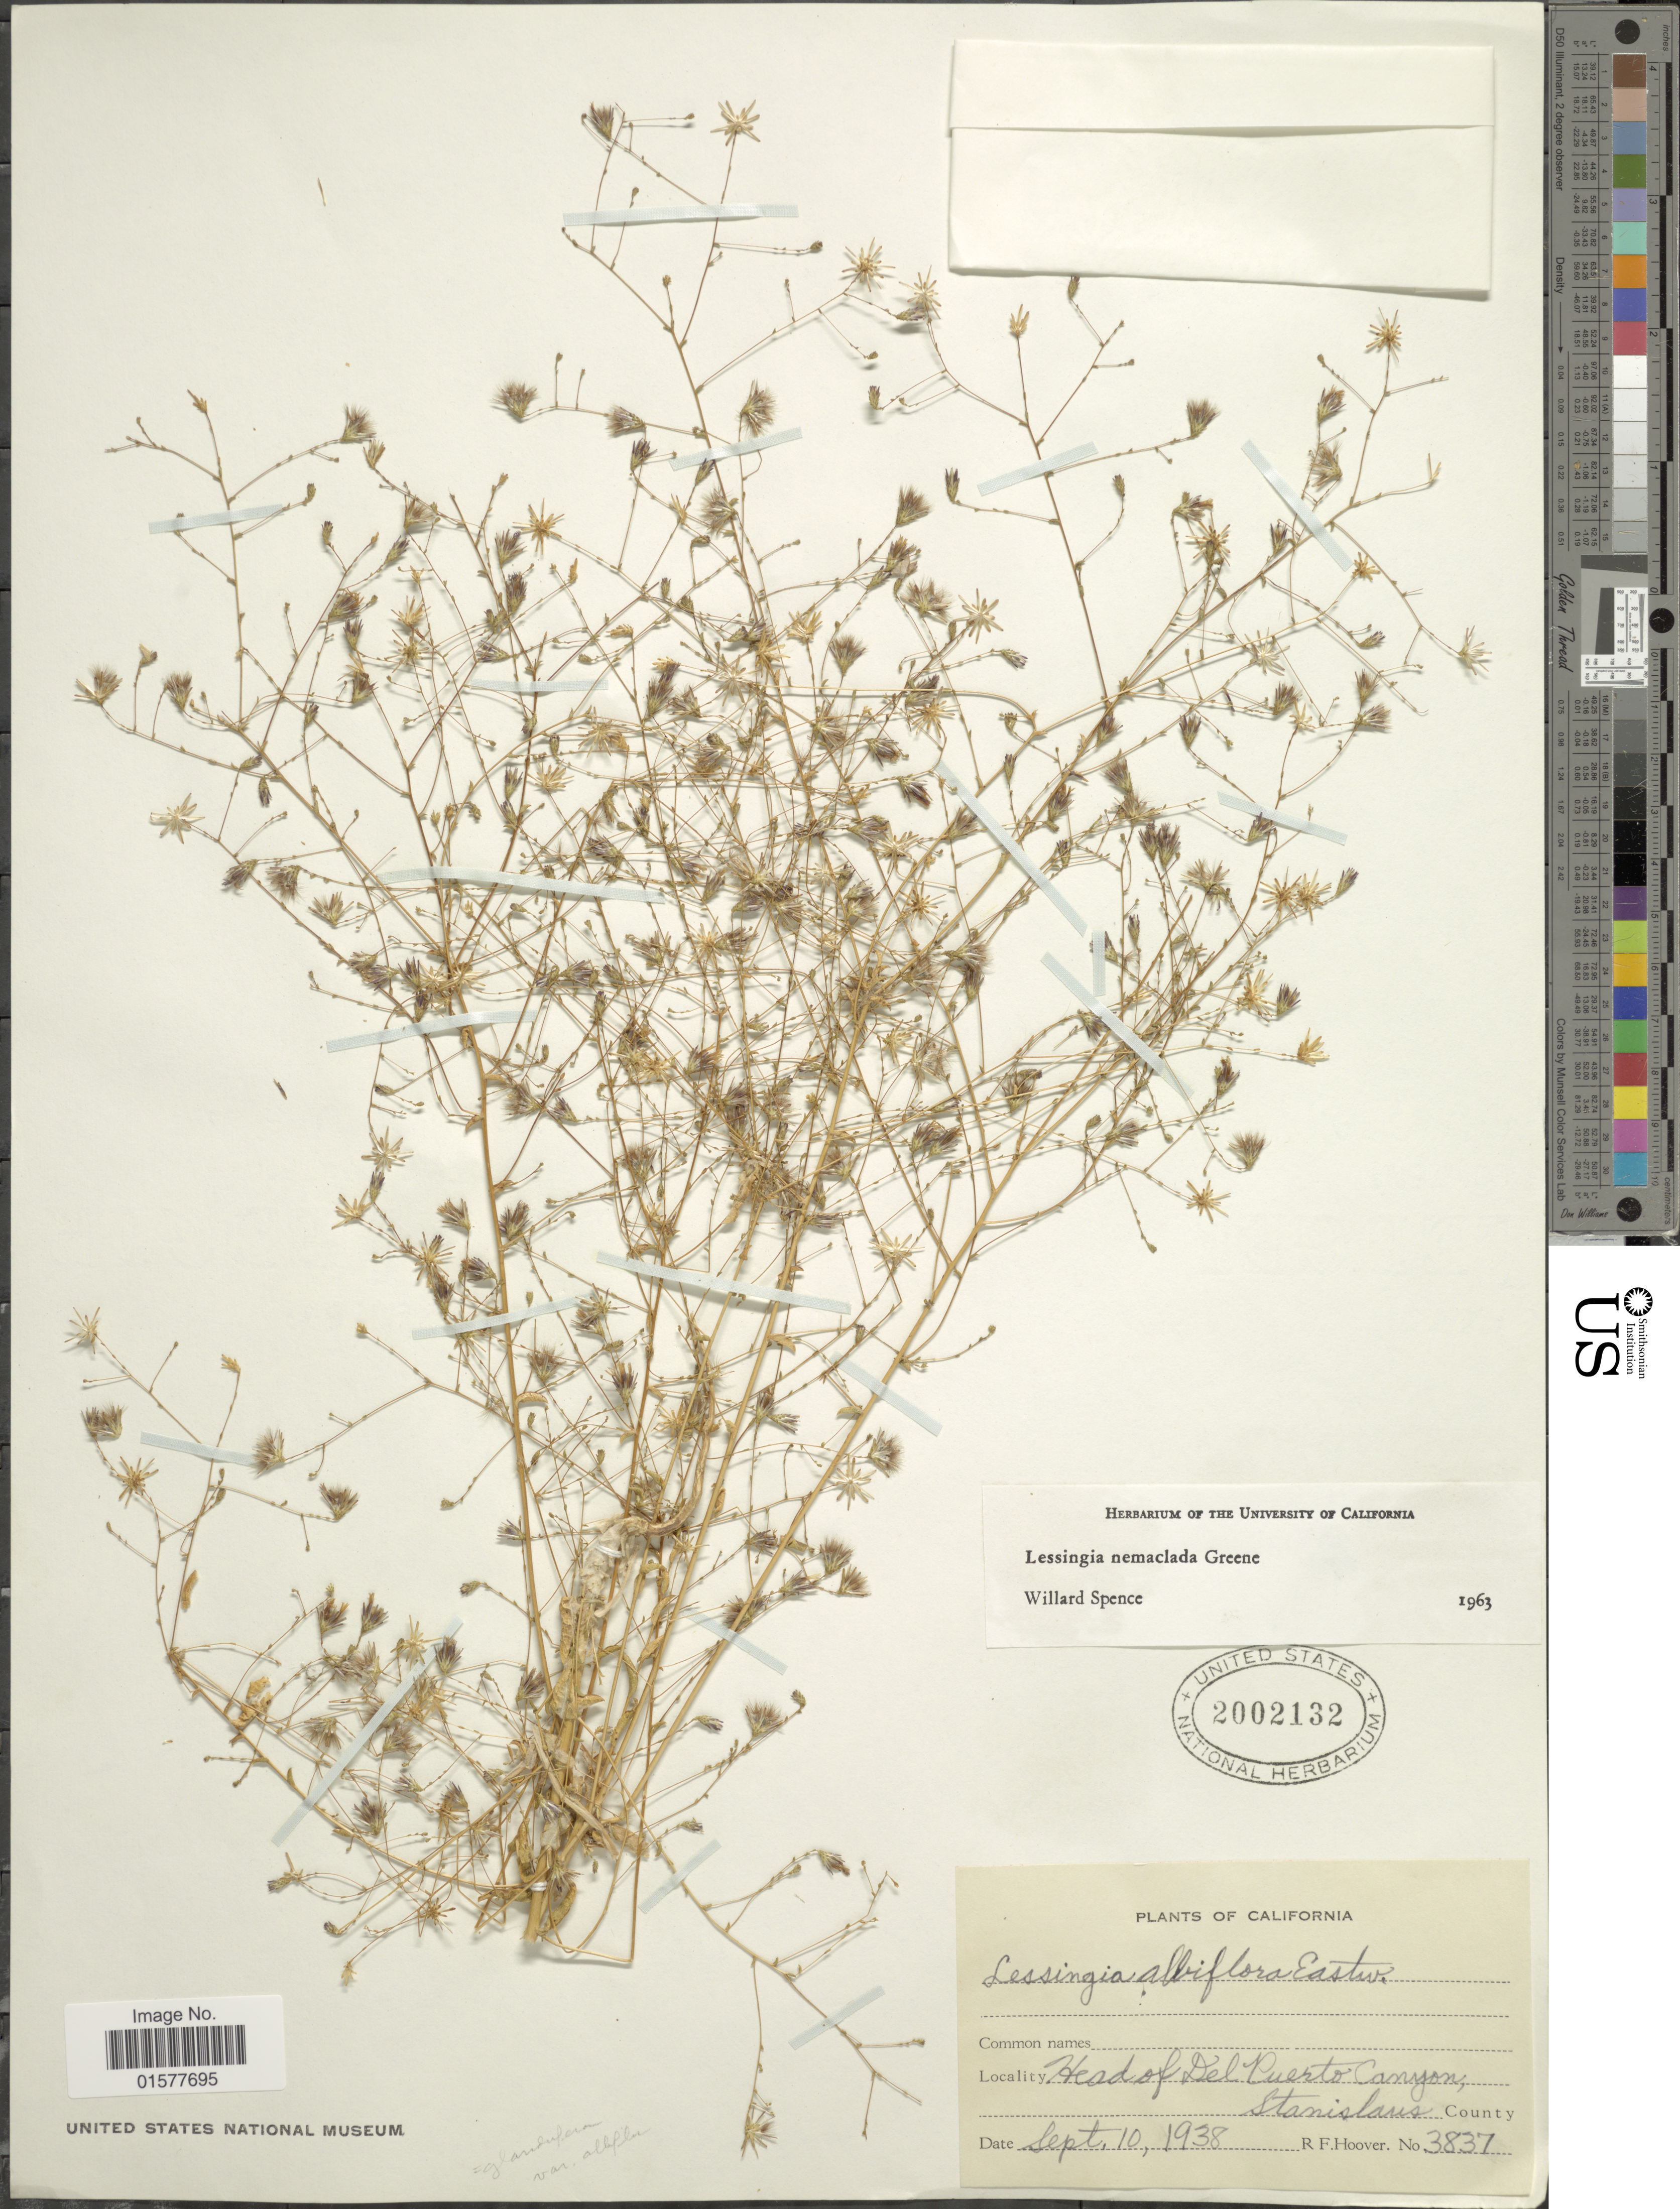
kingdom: Plantae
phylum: Tracheophyta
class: Magnoliopsida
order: Asterales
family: Asteraceae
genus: Lessingia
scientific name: Lessingia nemaclada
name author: Greene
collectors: R. F. Hoover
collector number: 3837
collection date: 1938-09-10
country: United States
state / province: California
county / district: Stanislaus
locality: Head of Del Puerto Canyon, Stanislans County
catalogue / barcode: US 2002132